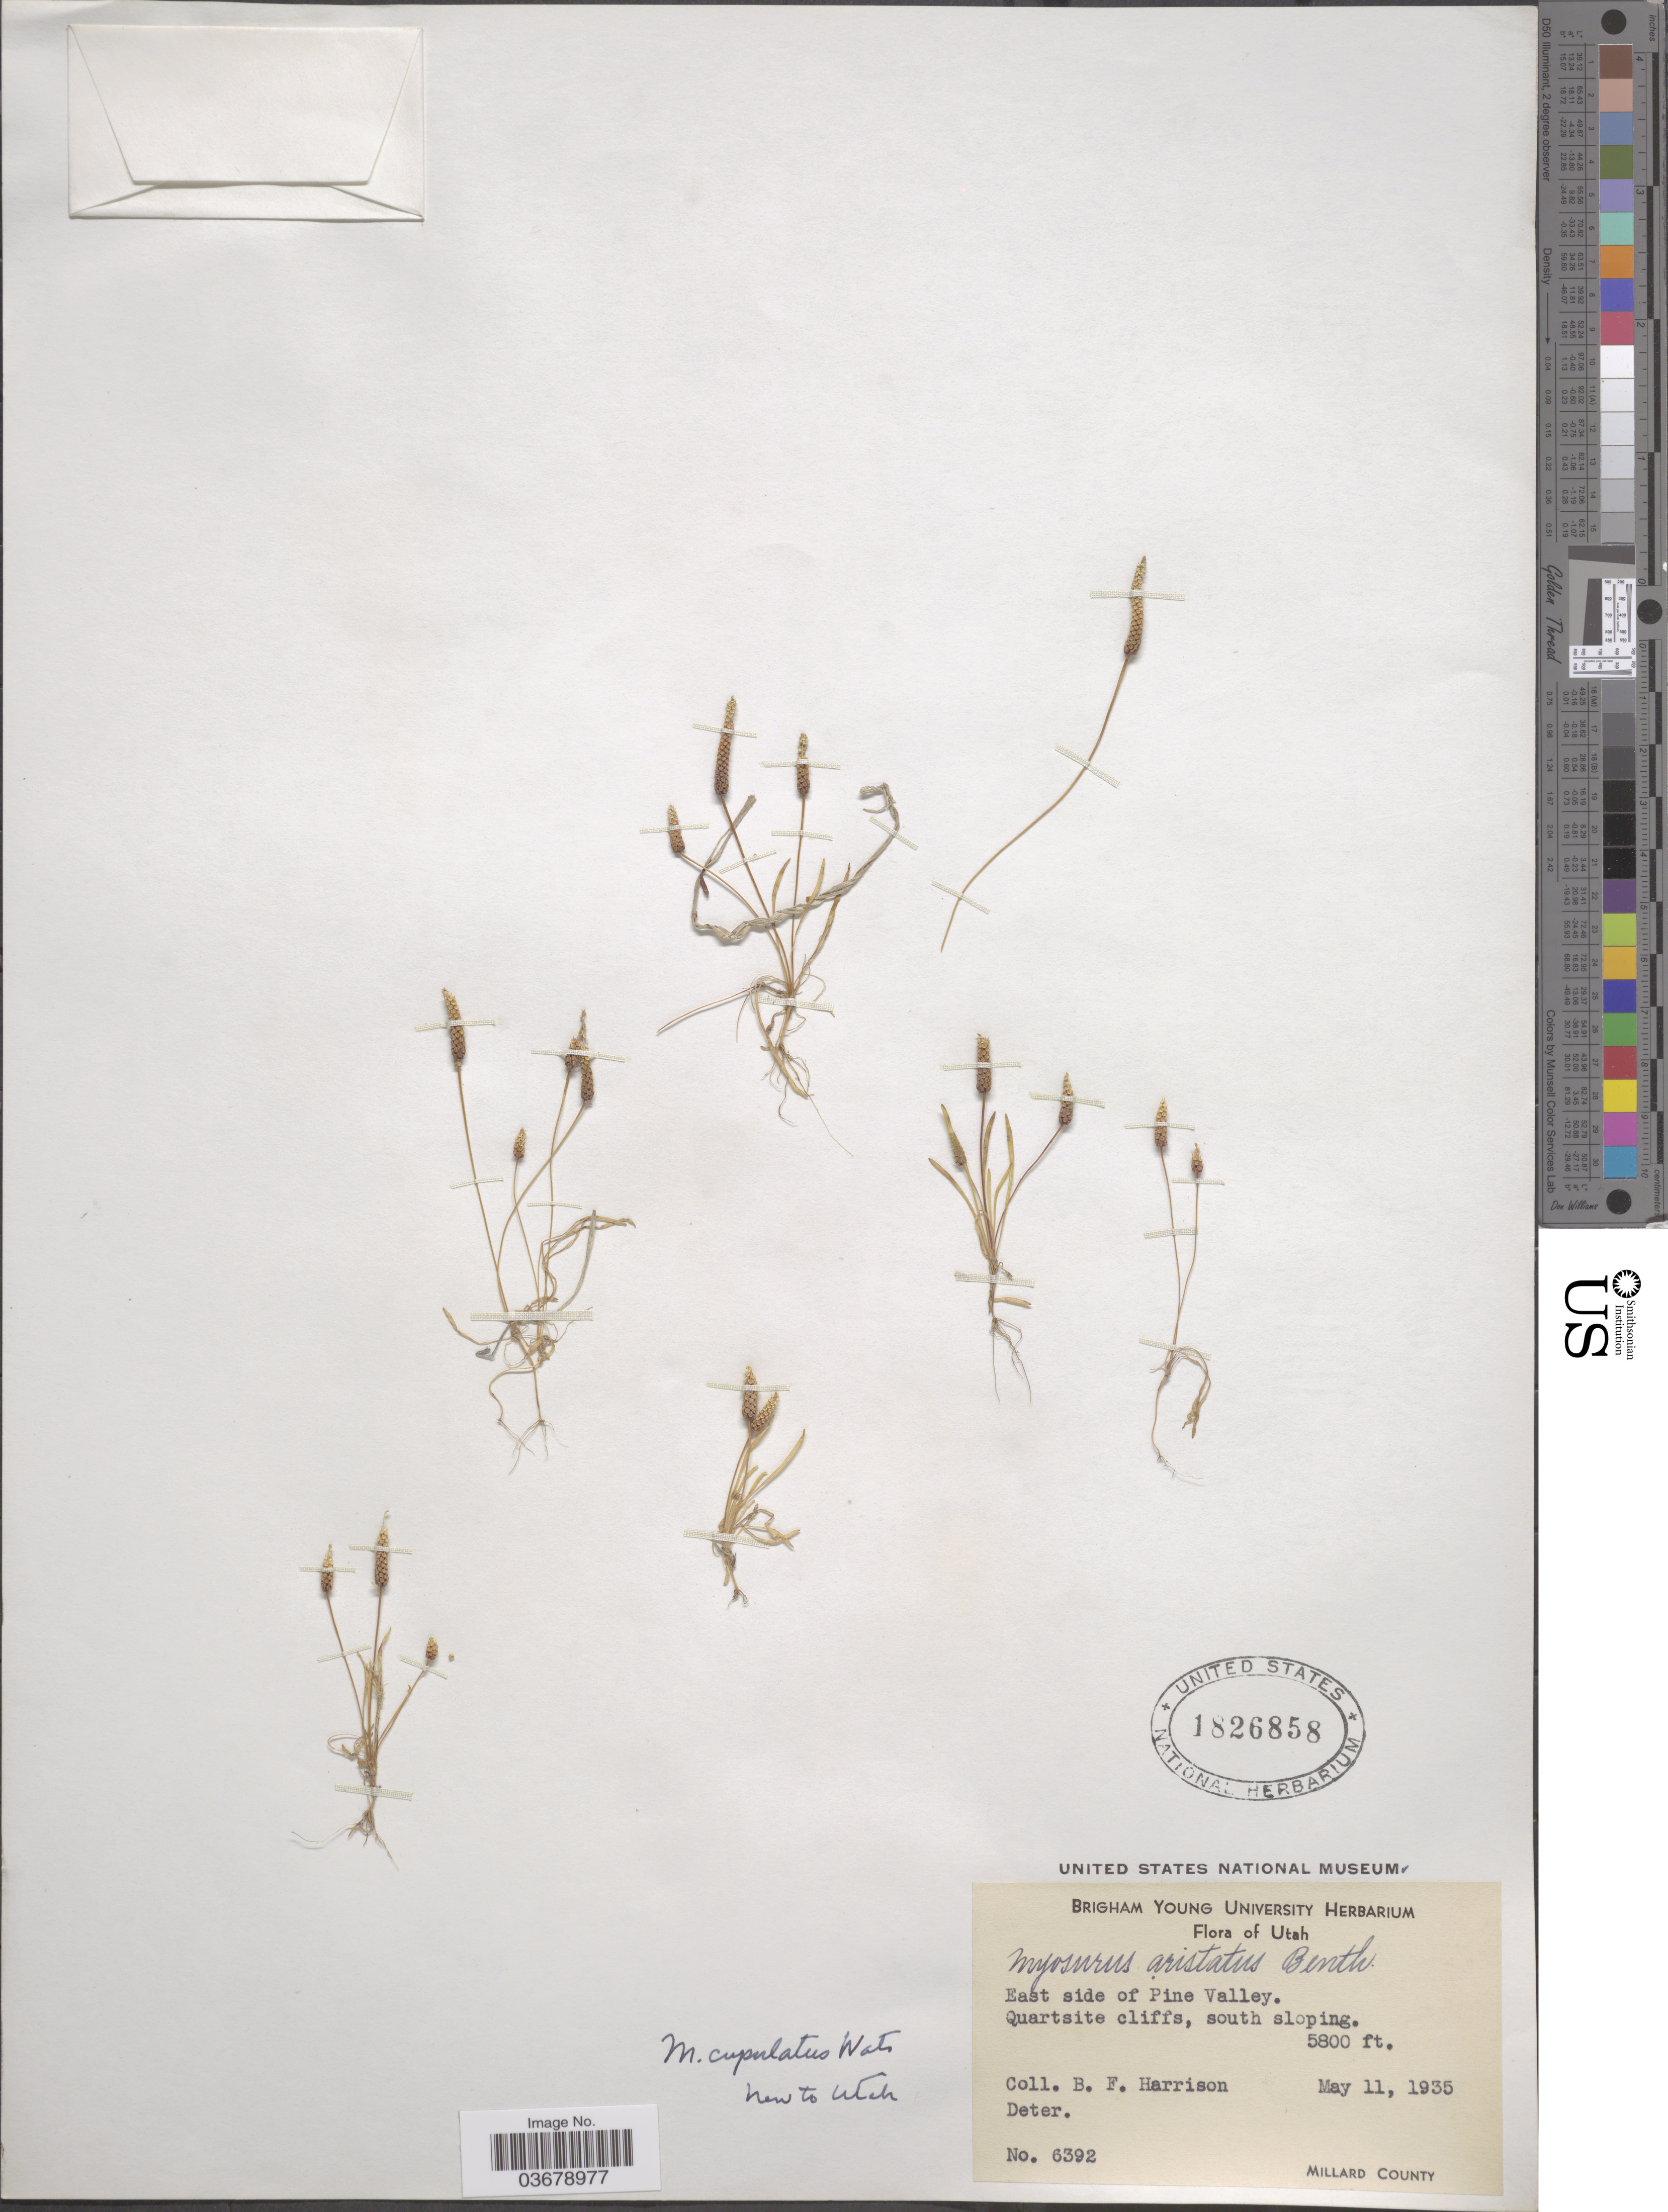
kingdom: Plantae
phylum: Tracheophyta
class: Magnoliopsida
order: Ranunculales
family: Ranunculaceae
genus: Myosurus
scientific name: Myosurus cupulatus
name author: S. Watson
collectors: B. F. Harrison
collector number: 6392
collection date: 1935-05-11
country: United States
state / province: Utah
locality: East side of Pine Valley. Quartsite cliffs, south sloping. Millard County.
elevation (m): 1768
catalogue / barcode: US 1826858